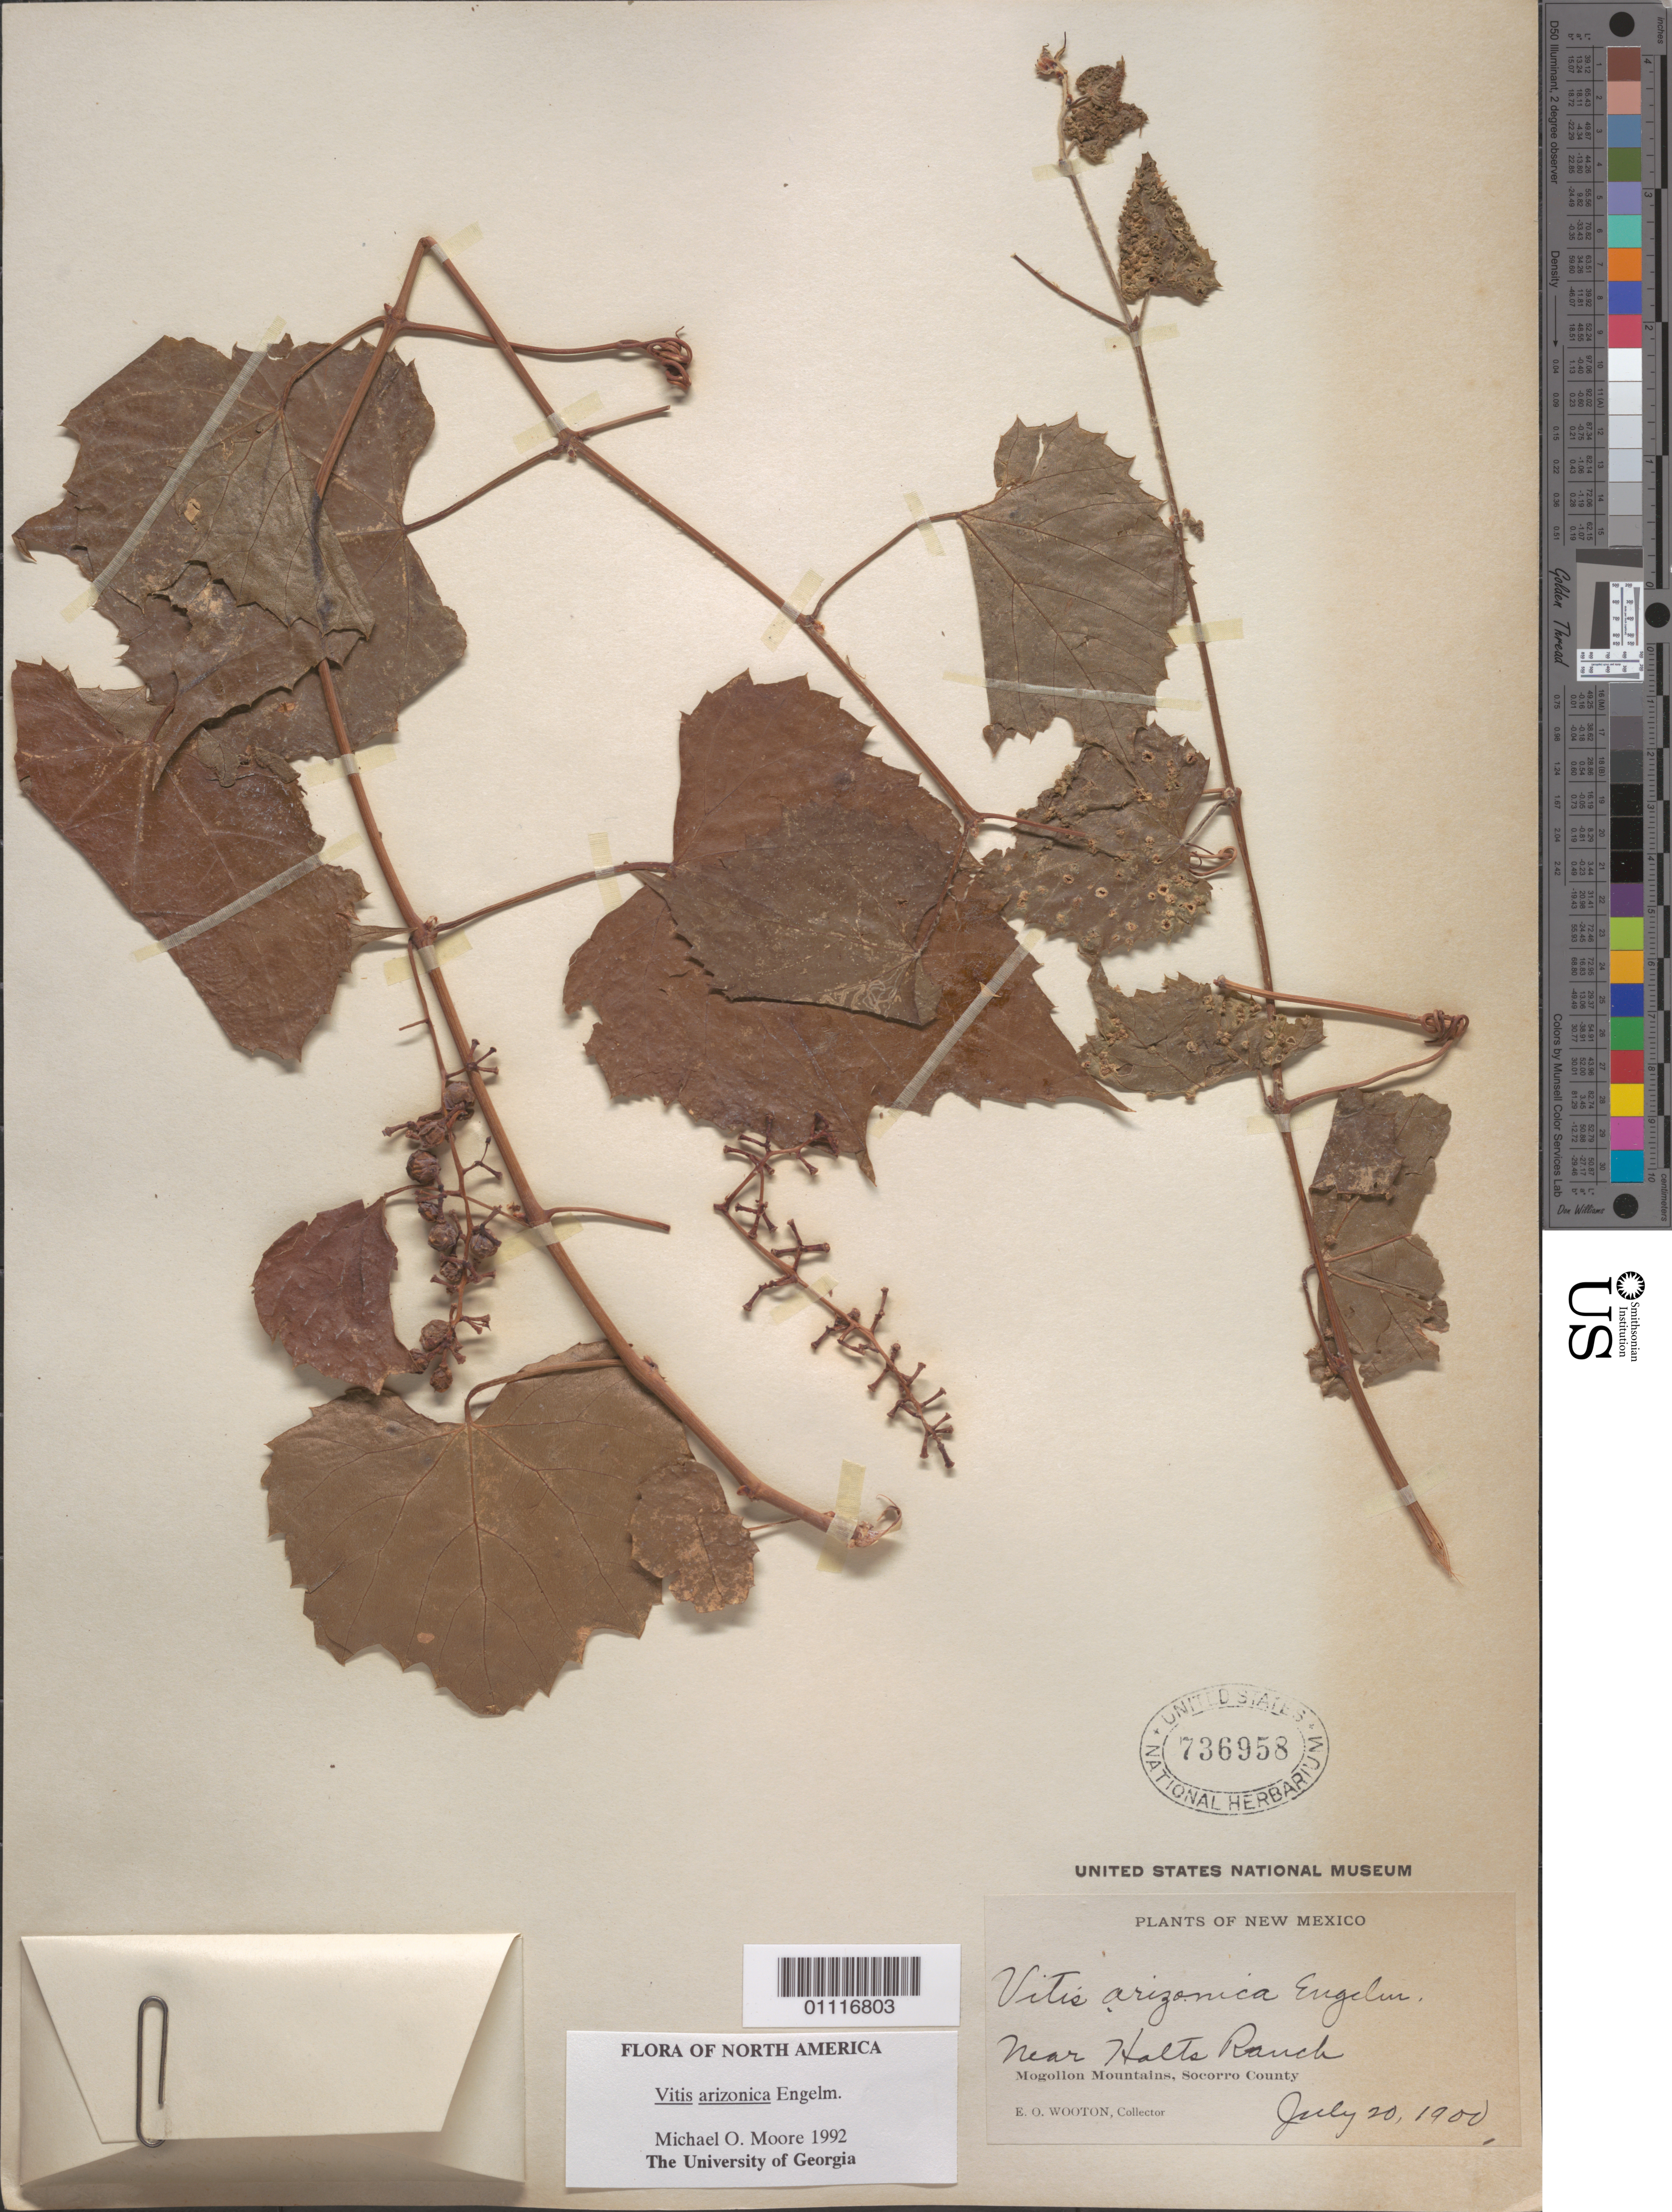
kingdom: Plantae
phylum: Tracheophyta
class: Magnoliopsida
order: Vitales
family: Vitaceae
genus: Vitis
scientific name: Vitis arizonica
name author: Engelm.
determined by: Moore, M. O.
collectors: E. O. Wooton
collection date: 1900-07-20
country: United States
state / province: New Mexico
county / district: Socorro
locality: Near Halts Ranch, Mogollon Mountains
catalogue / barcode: US 736958